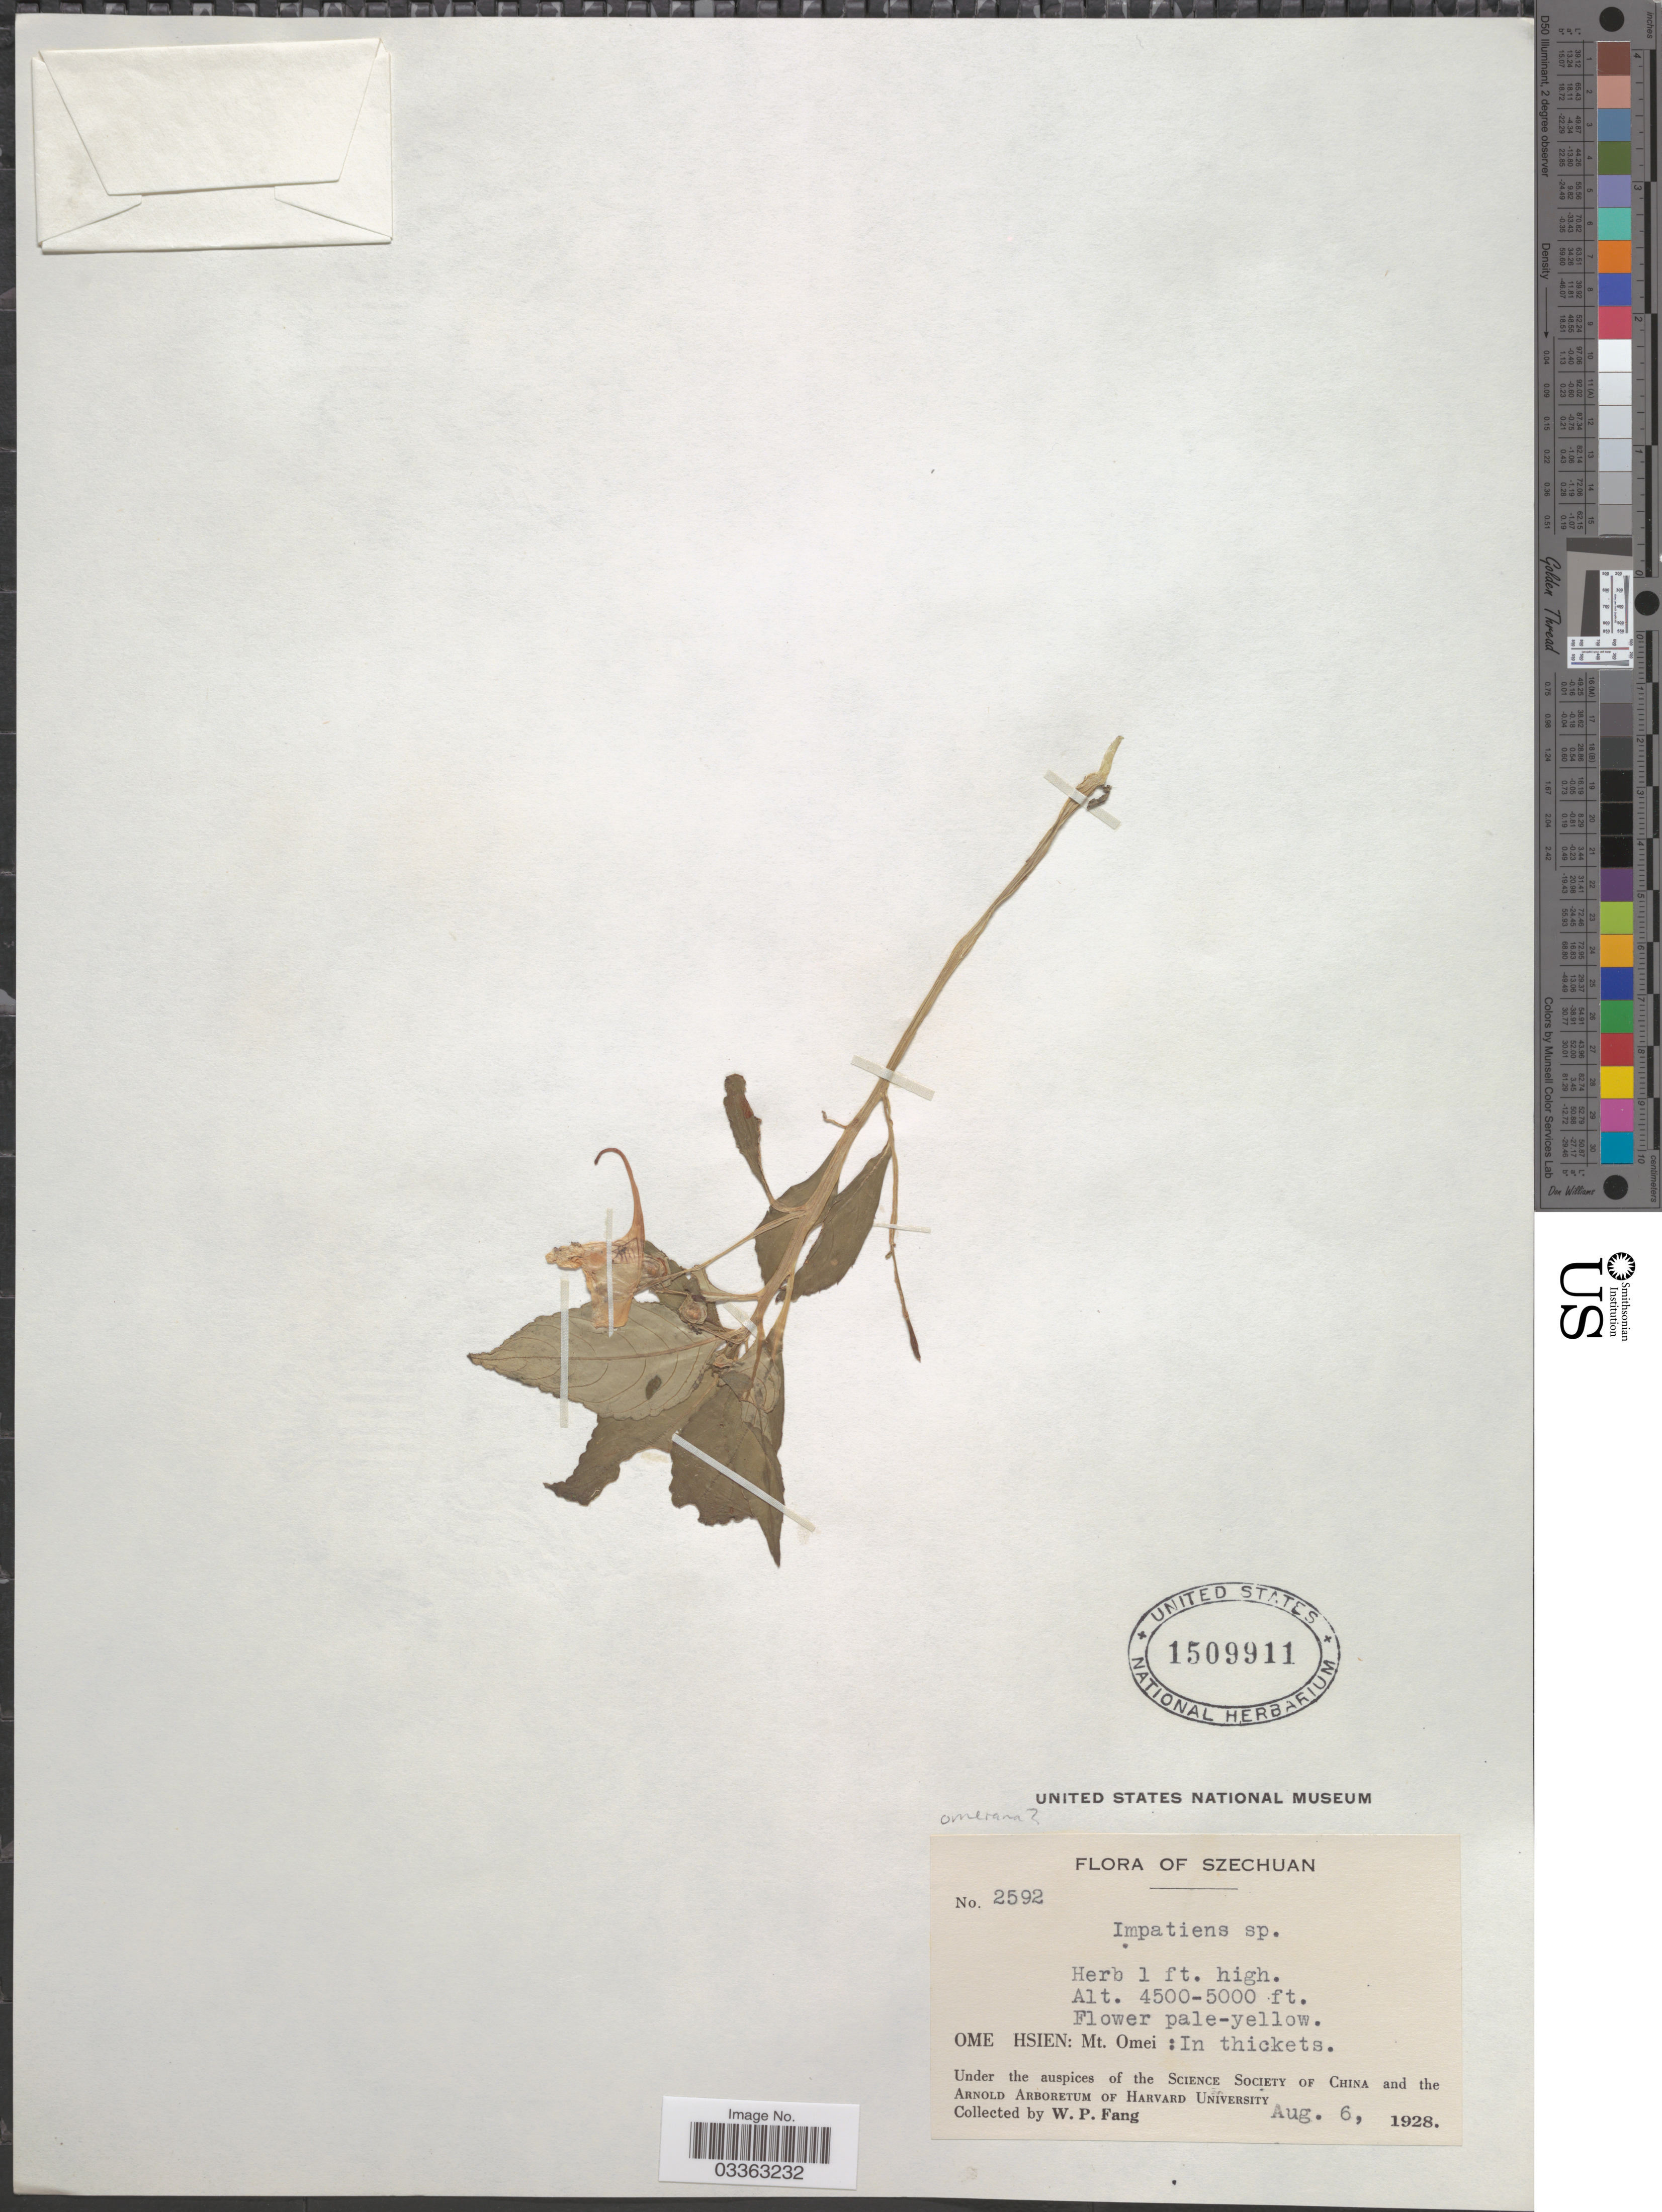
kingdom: Plantae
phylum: Tracheophyta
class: Magnoliopsida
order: Ericales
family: Balsaminaceae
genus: Impatiens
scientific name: Impatiens sp.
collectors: W. P. Fang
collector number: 2592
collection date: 1928-08-06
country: China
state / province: Sichuan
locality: Szechuan. Omei Hsien: Mt. Omei.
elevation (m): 1372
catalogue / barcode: US 1509911